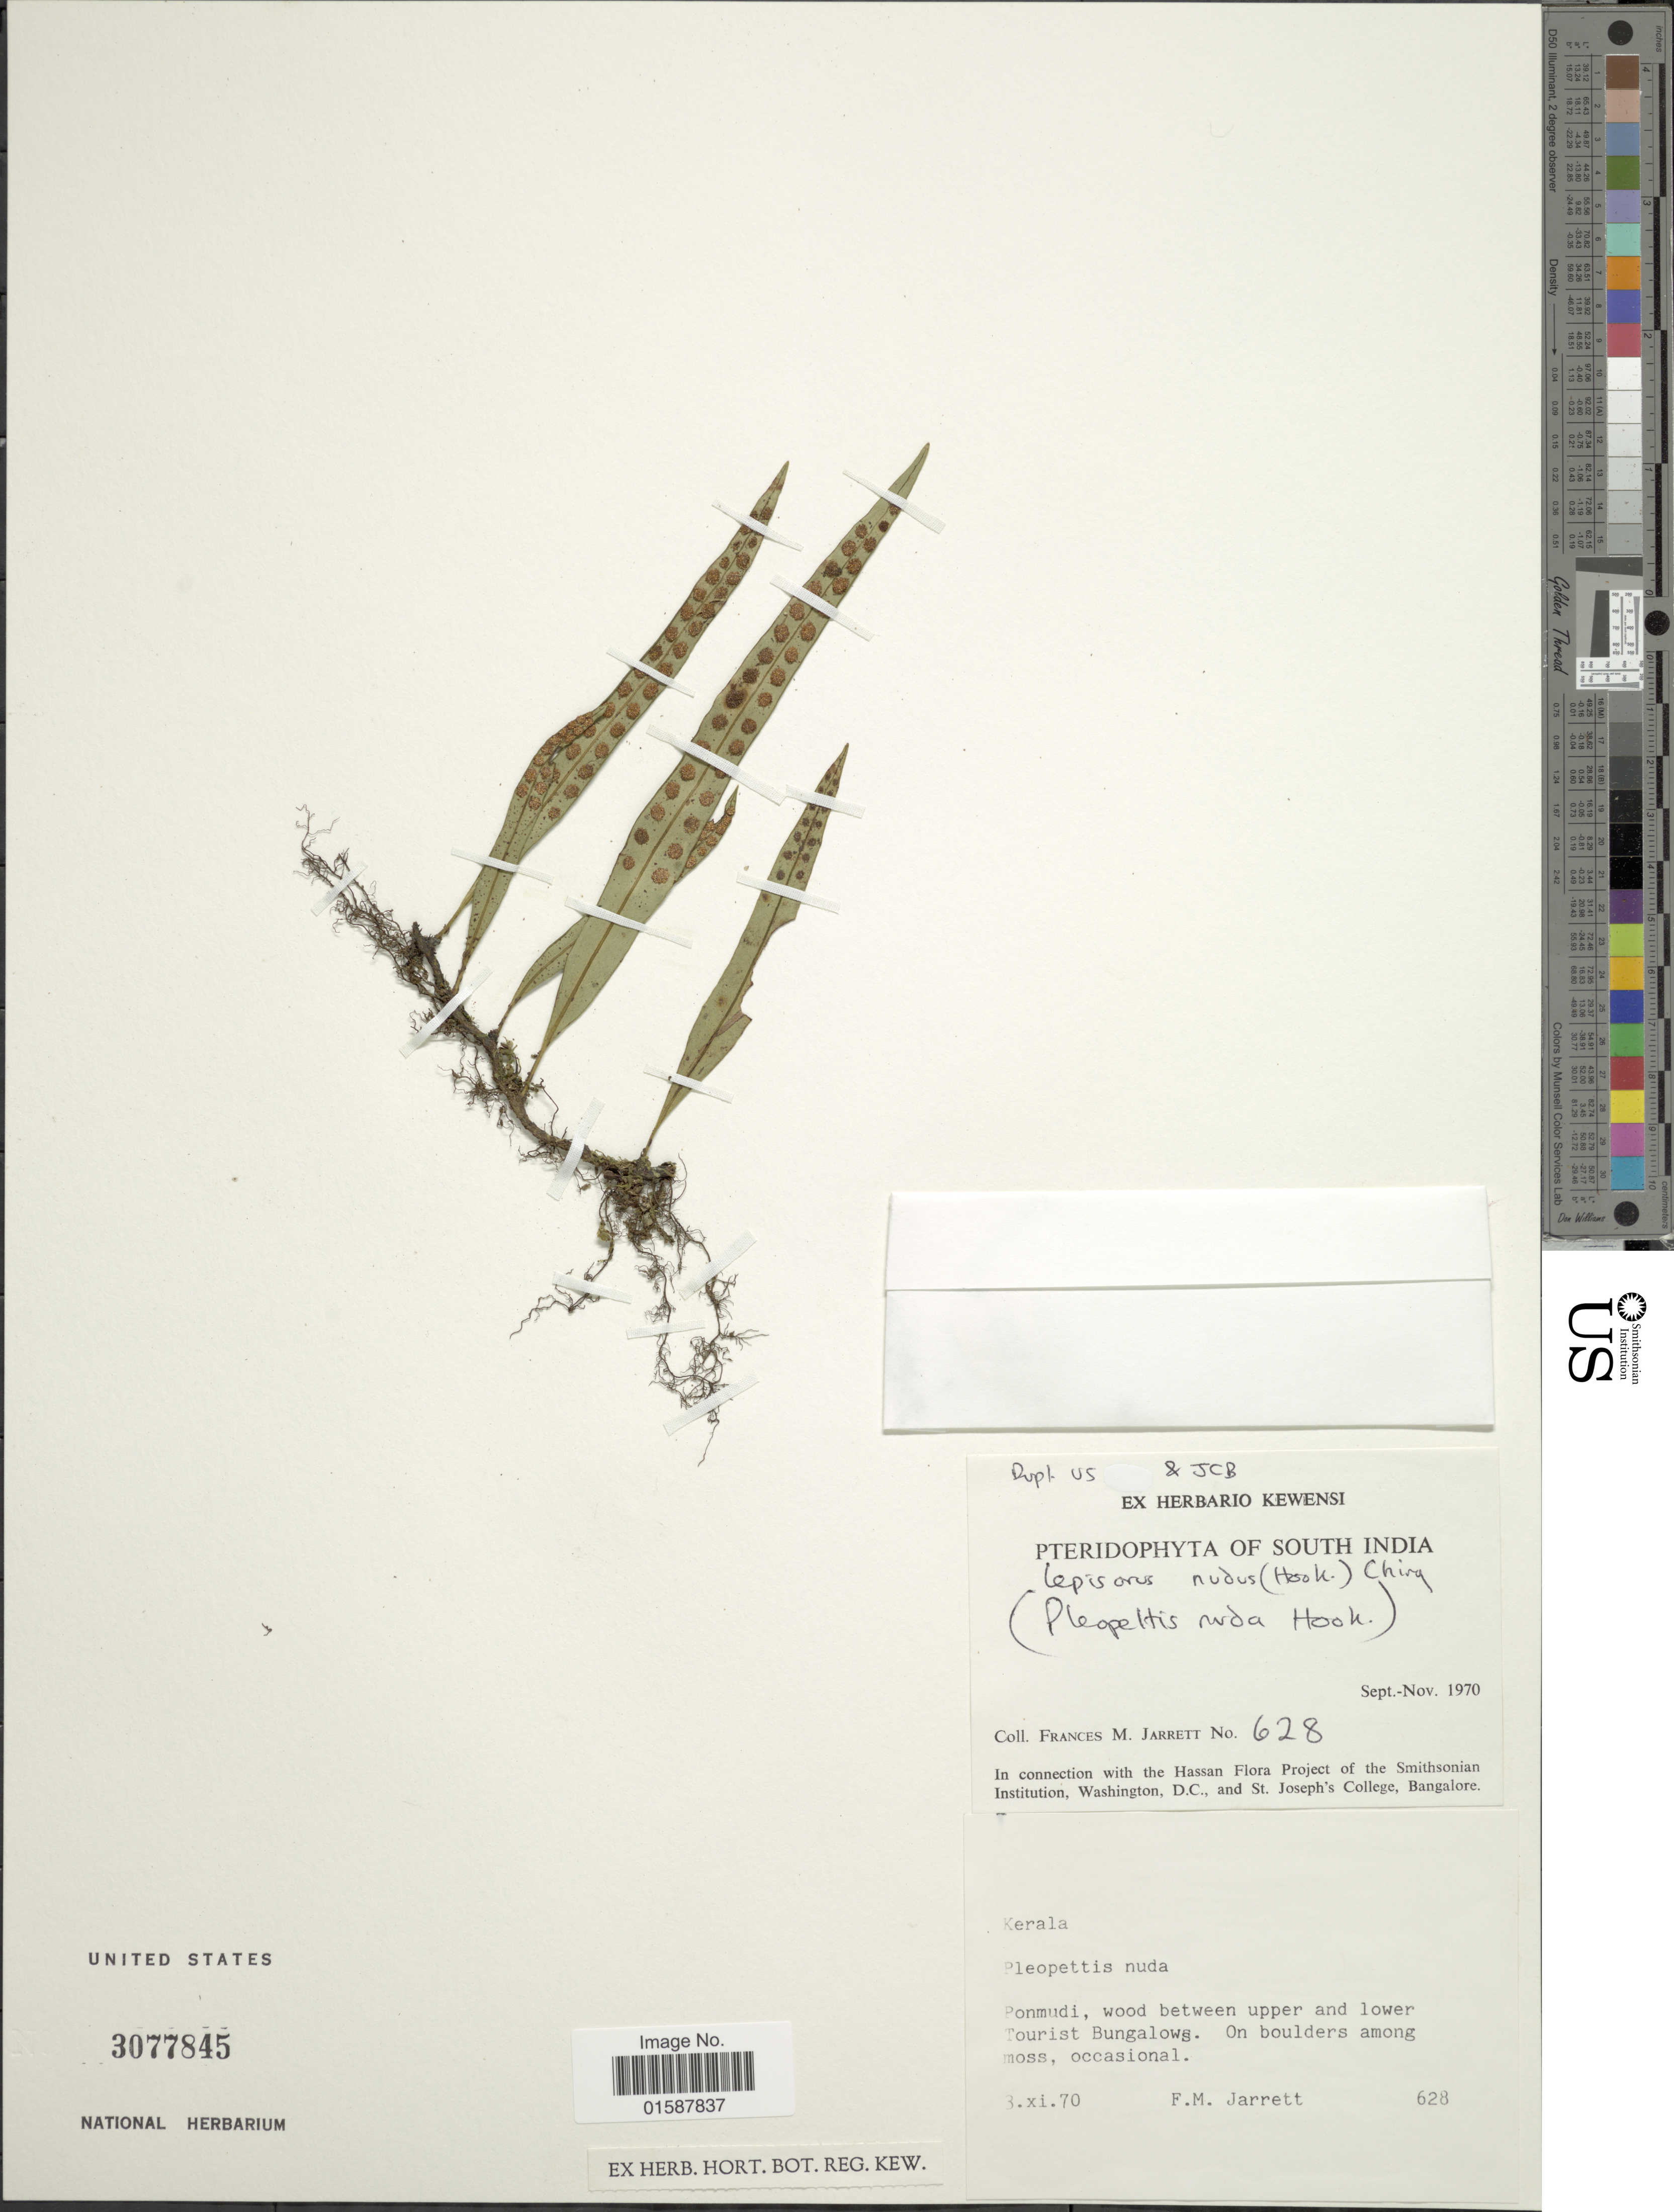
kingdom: Plantae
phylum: Tracheophyta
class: Polypodiopsida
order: Polypodiales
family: Polypodiaceae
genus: Lepisorus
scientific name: Lepisorus nuduisculum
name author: (Kunze)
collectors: F. M. Jarrett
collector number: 628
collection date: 1970-11-03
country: India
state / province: Kerala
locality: South India. Ponmudi, wood between upper and lower Tourist Bungalows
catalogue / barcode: US 3077845